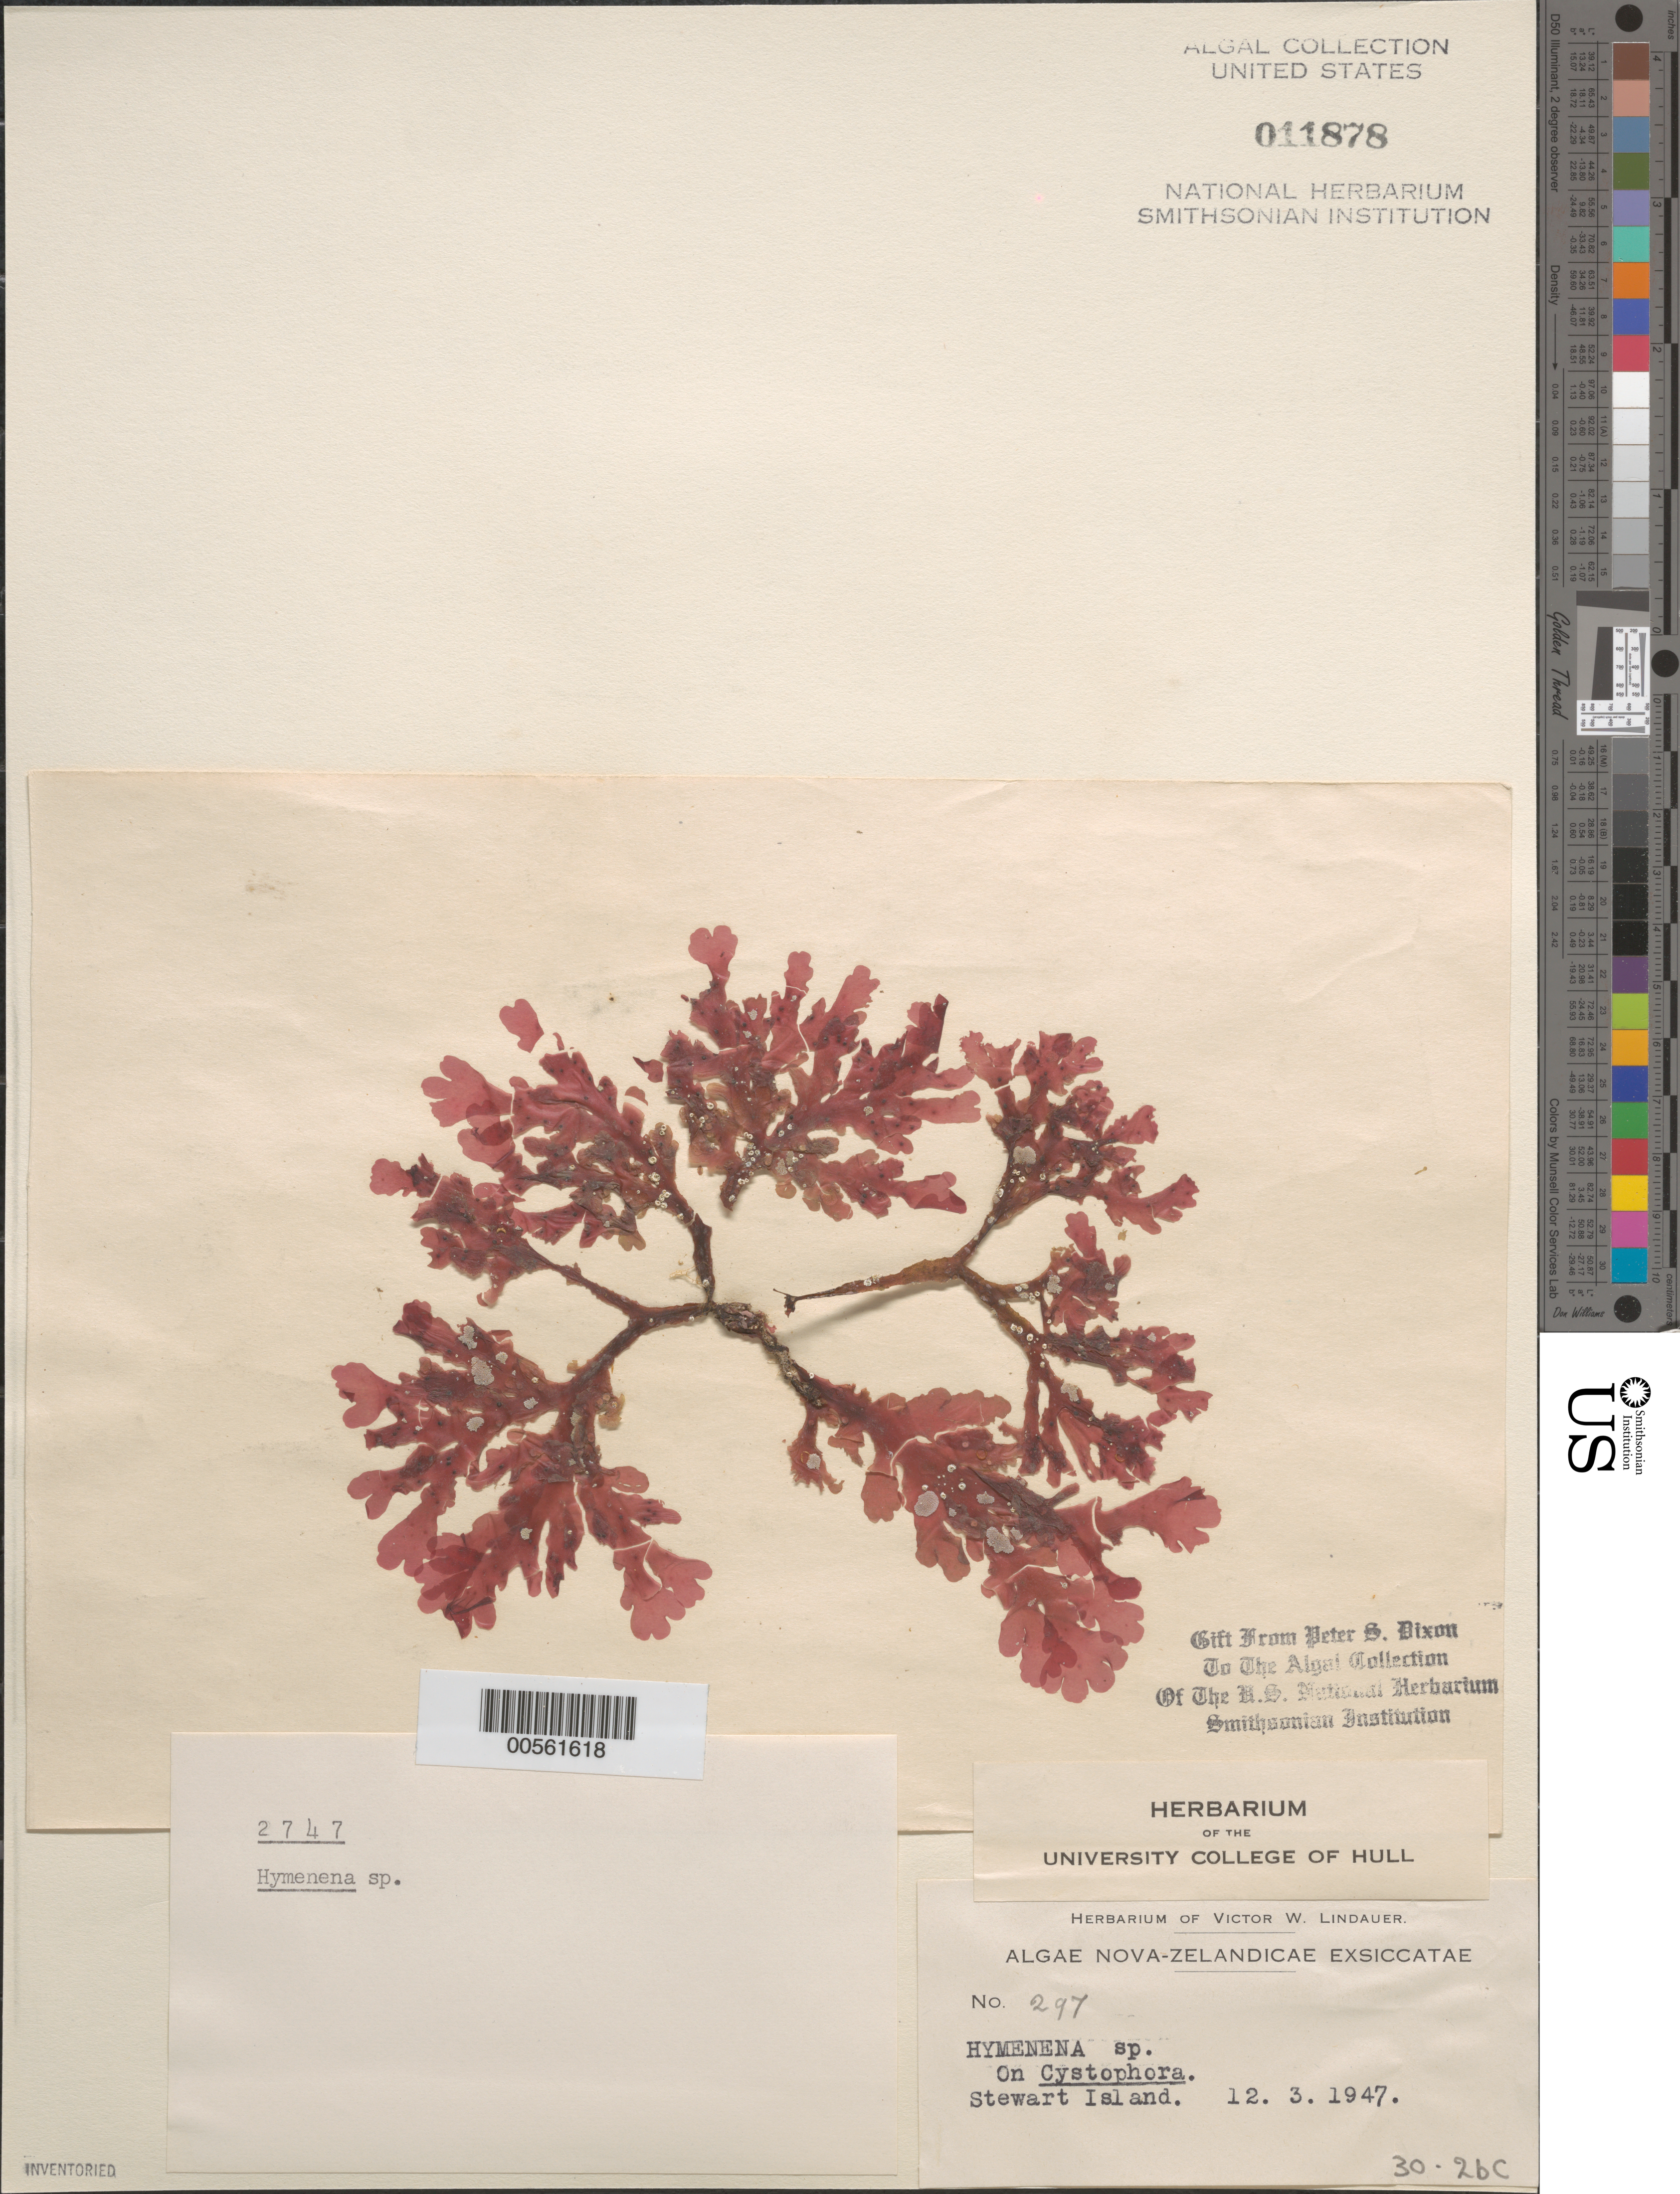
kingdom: Plantae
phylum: Rhodophyta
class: Florideophyceae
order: Ceramiales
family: Delesseriaceae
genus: Hymenena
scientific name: Hymenena sp.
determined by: Dixon, P. S.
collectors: V. Lindauer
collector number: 297 & PSD 2747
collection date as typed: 12 Mar 1947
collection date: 1947-03-12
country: New Zealand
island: Stewart Island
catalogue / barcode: US 11878